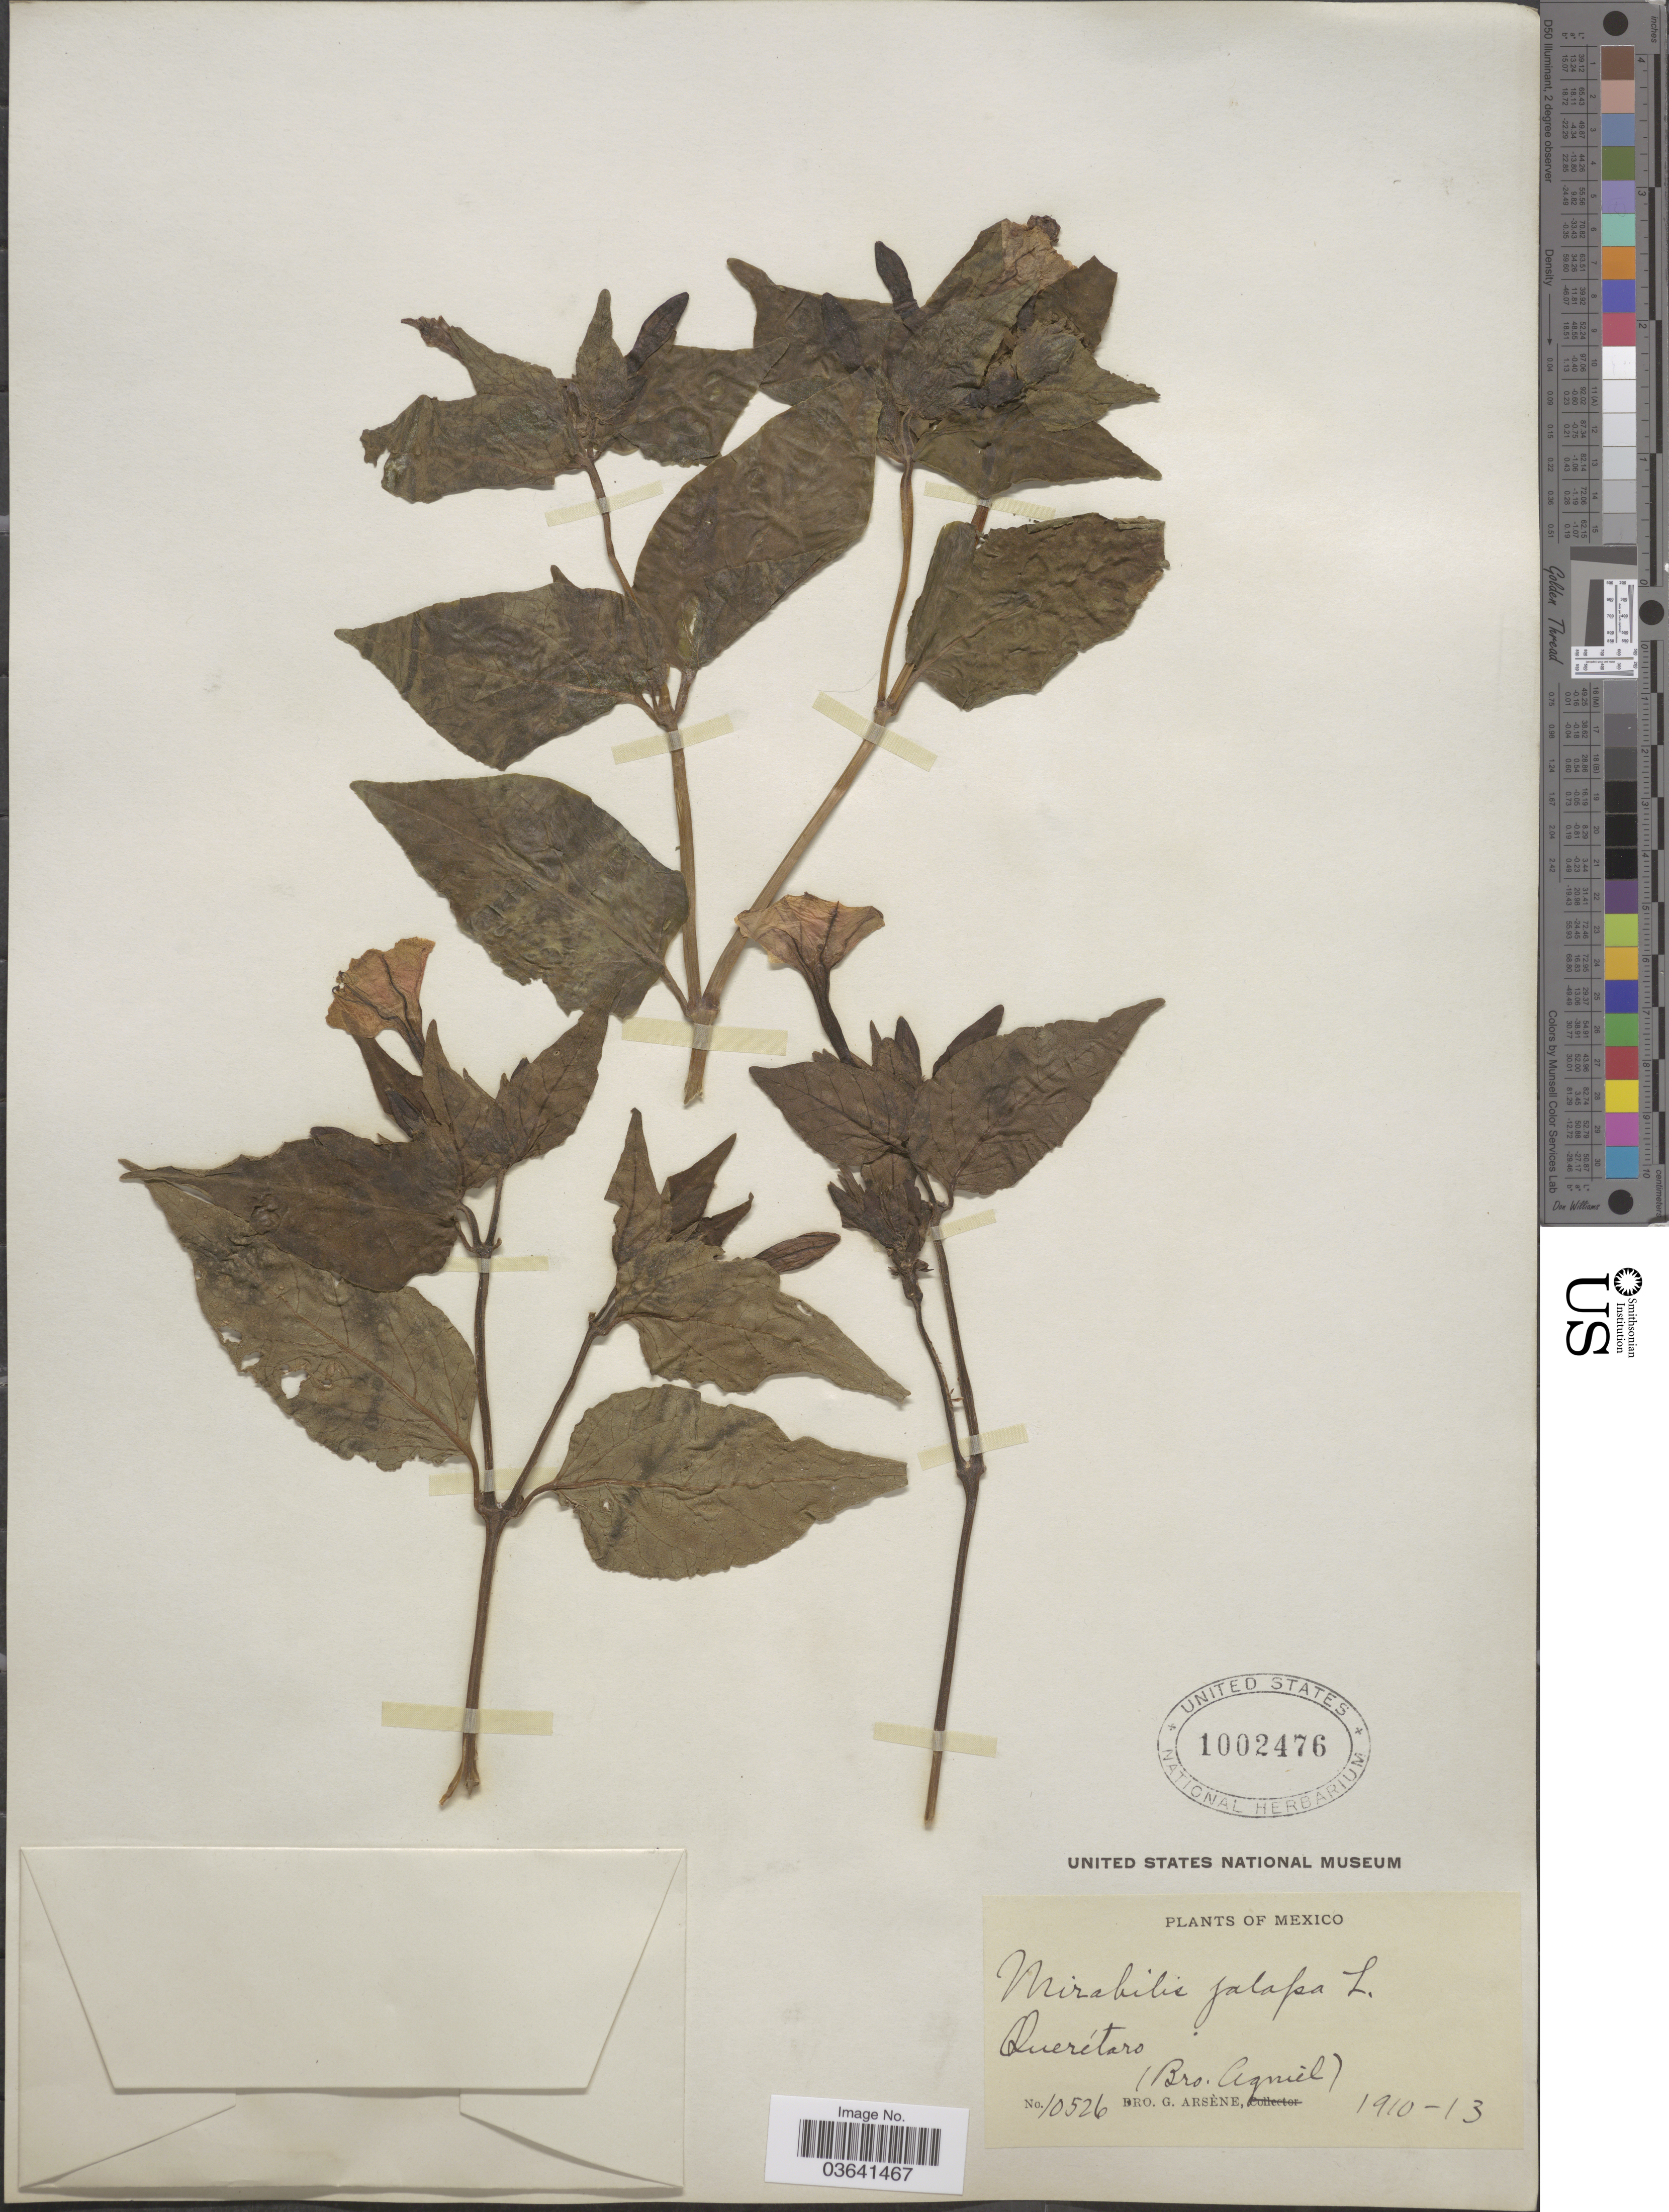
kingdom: Plantae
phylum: Tracheophyta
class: Magnoliopsida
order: Caryophyllales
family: Nyctaginaceae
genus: Mirabilis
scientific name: Mirabilis jalapa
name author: L.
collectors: Bro. G. Arsène & Bro. Agniel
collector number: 10526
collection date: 1910/1913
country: Mexico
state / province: Querétaro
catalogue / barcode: US 1002476